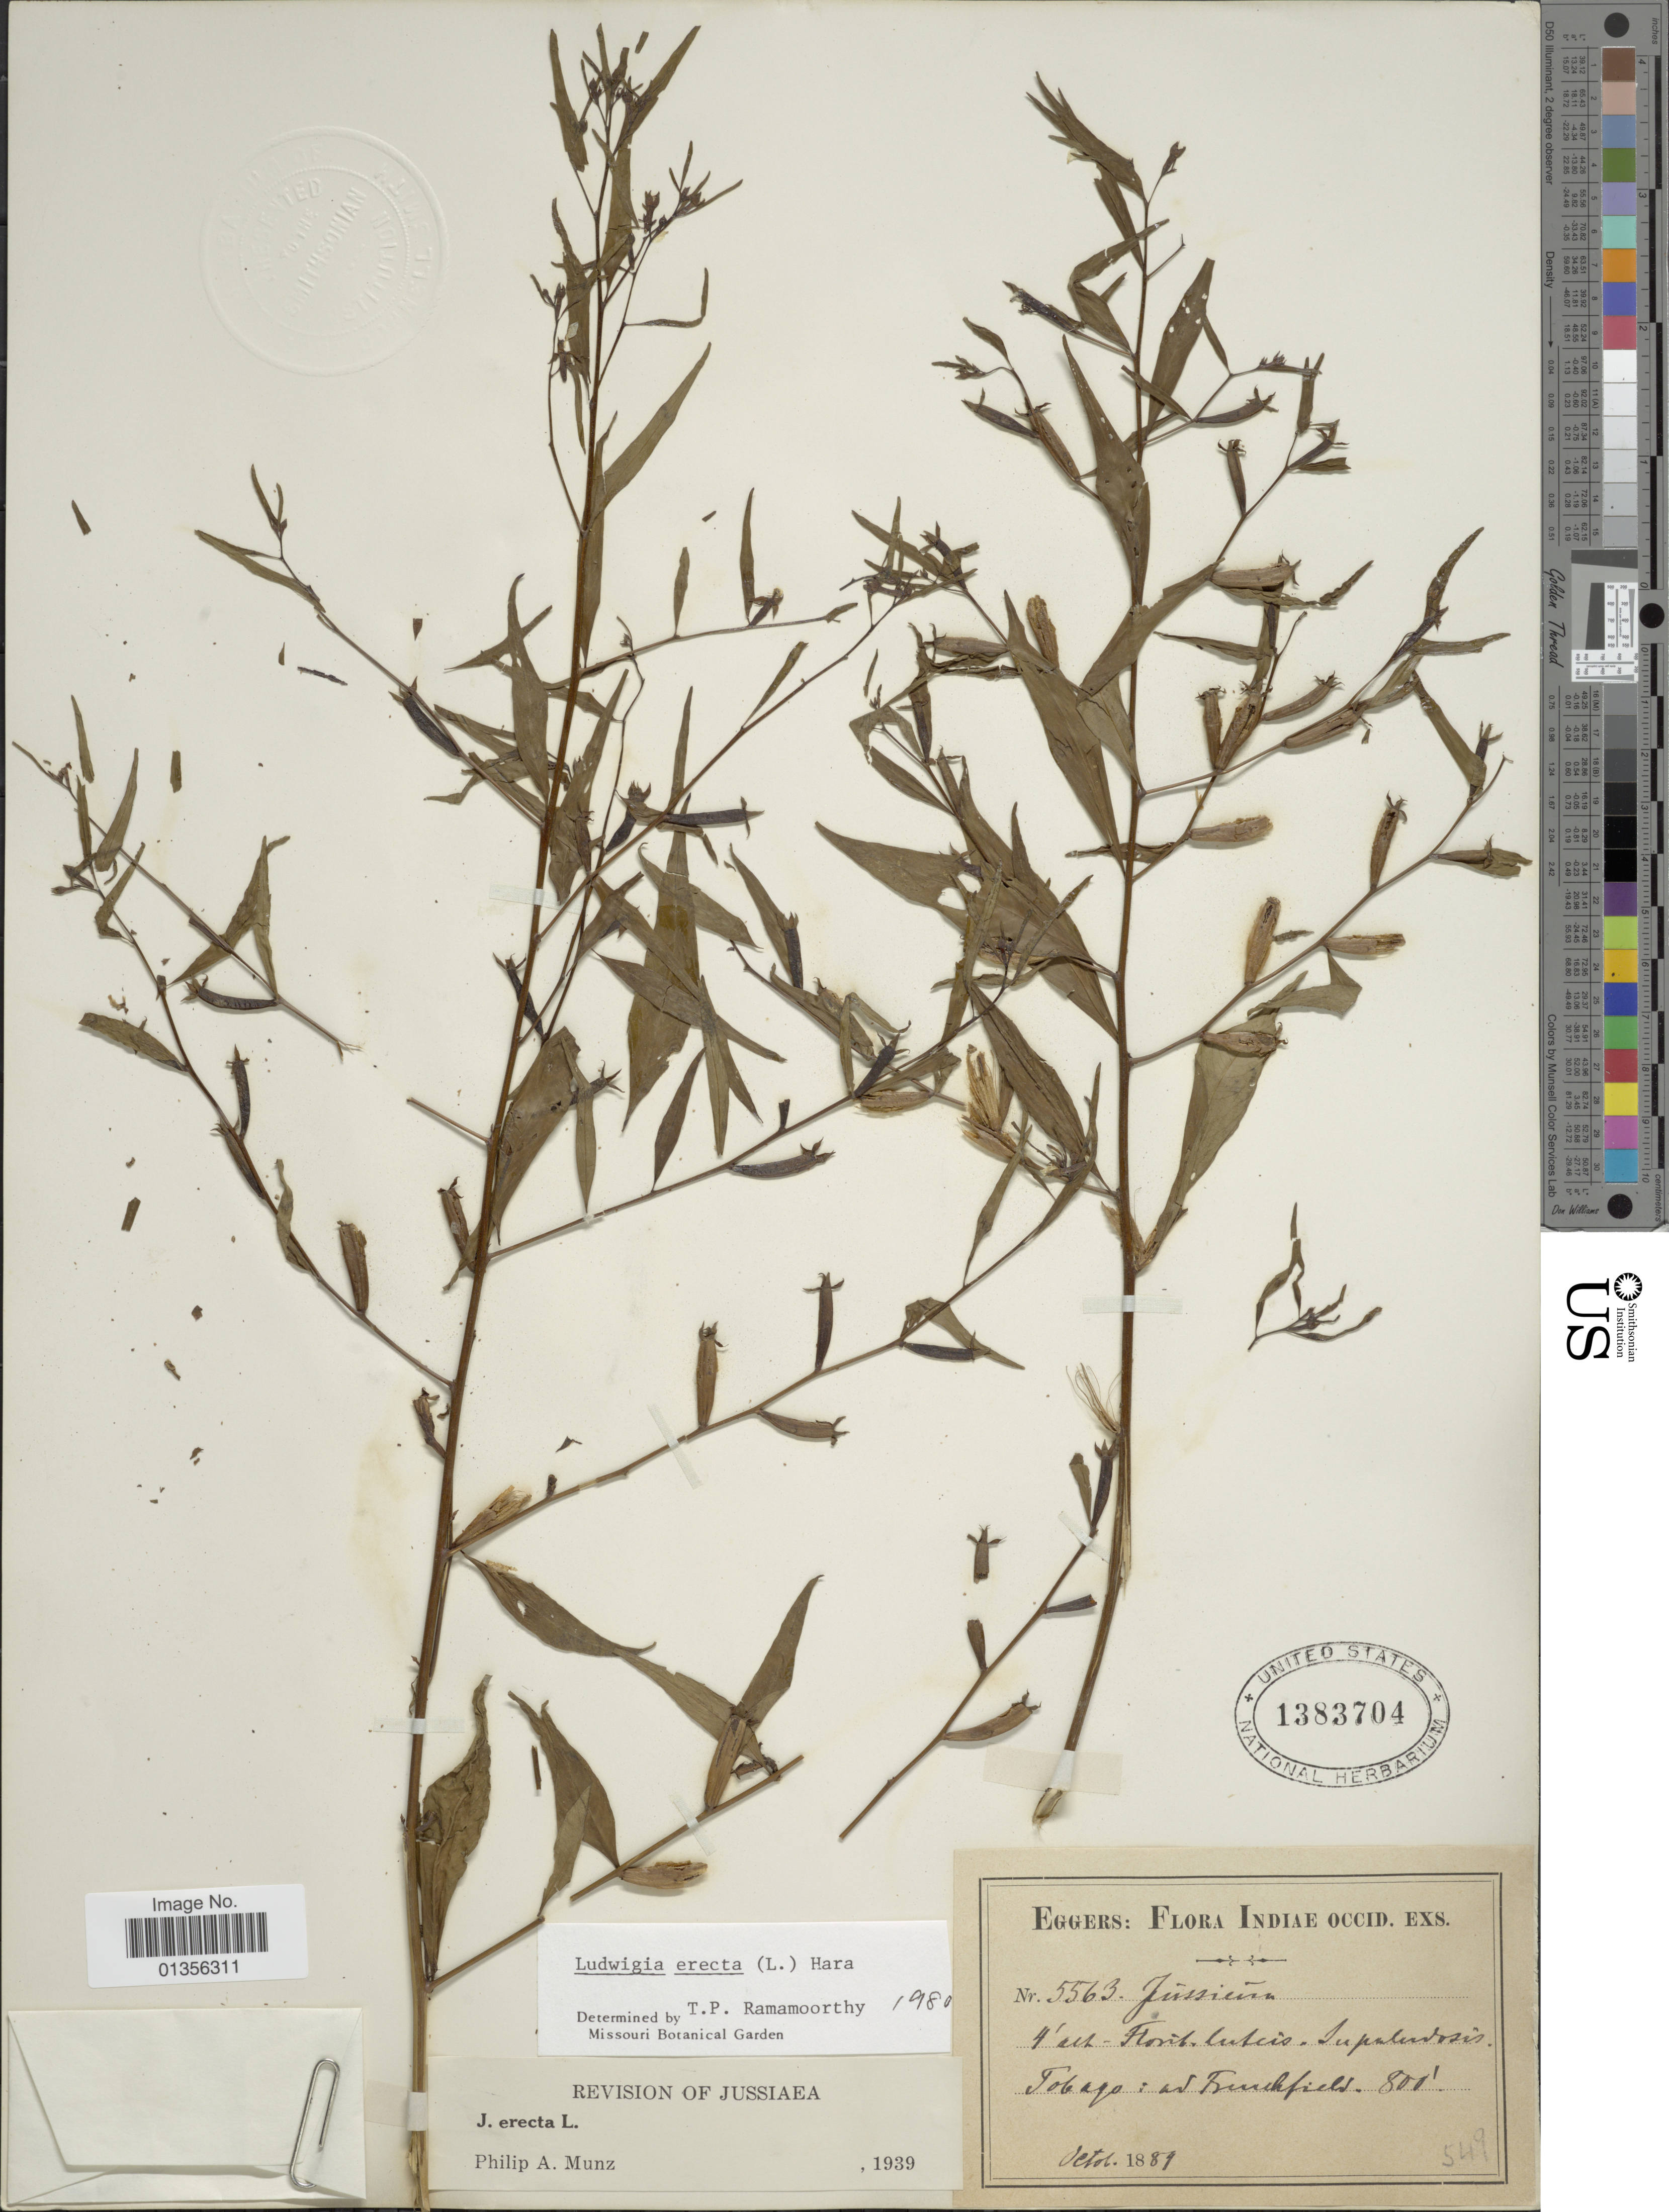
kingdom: Plantae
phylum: Tracheophyta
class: Magnoliopsida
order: Myrtales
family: Onagraceae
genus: Ludwigia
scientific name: Ludwigia erecta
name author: (L.) H. Hara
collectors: -. Eggers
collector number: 5563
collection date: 1889-10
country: Trinidad and Tobago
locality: Tobago: ad Frenchfield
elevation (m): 244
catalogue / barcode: US 1383704